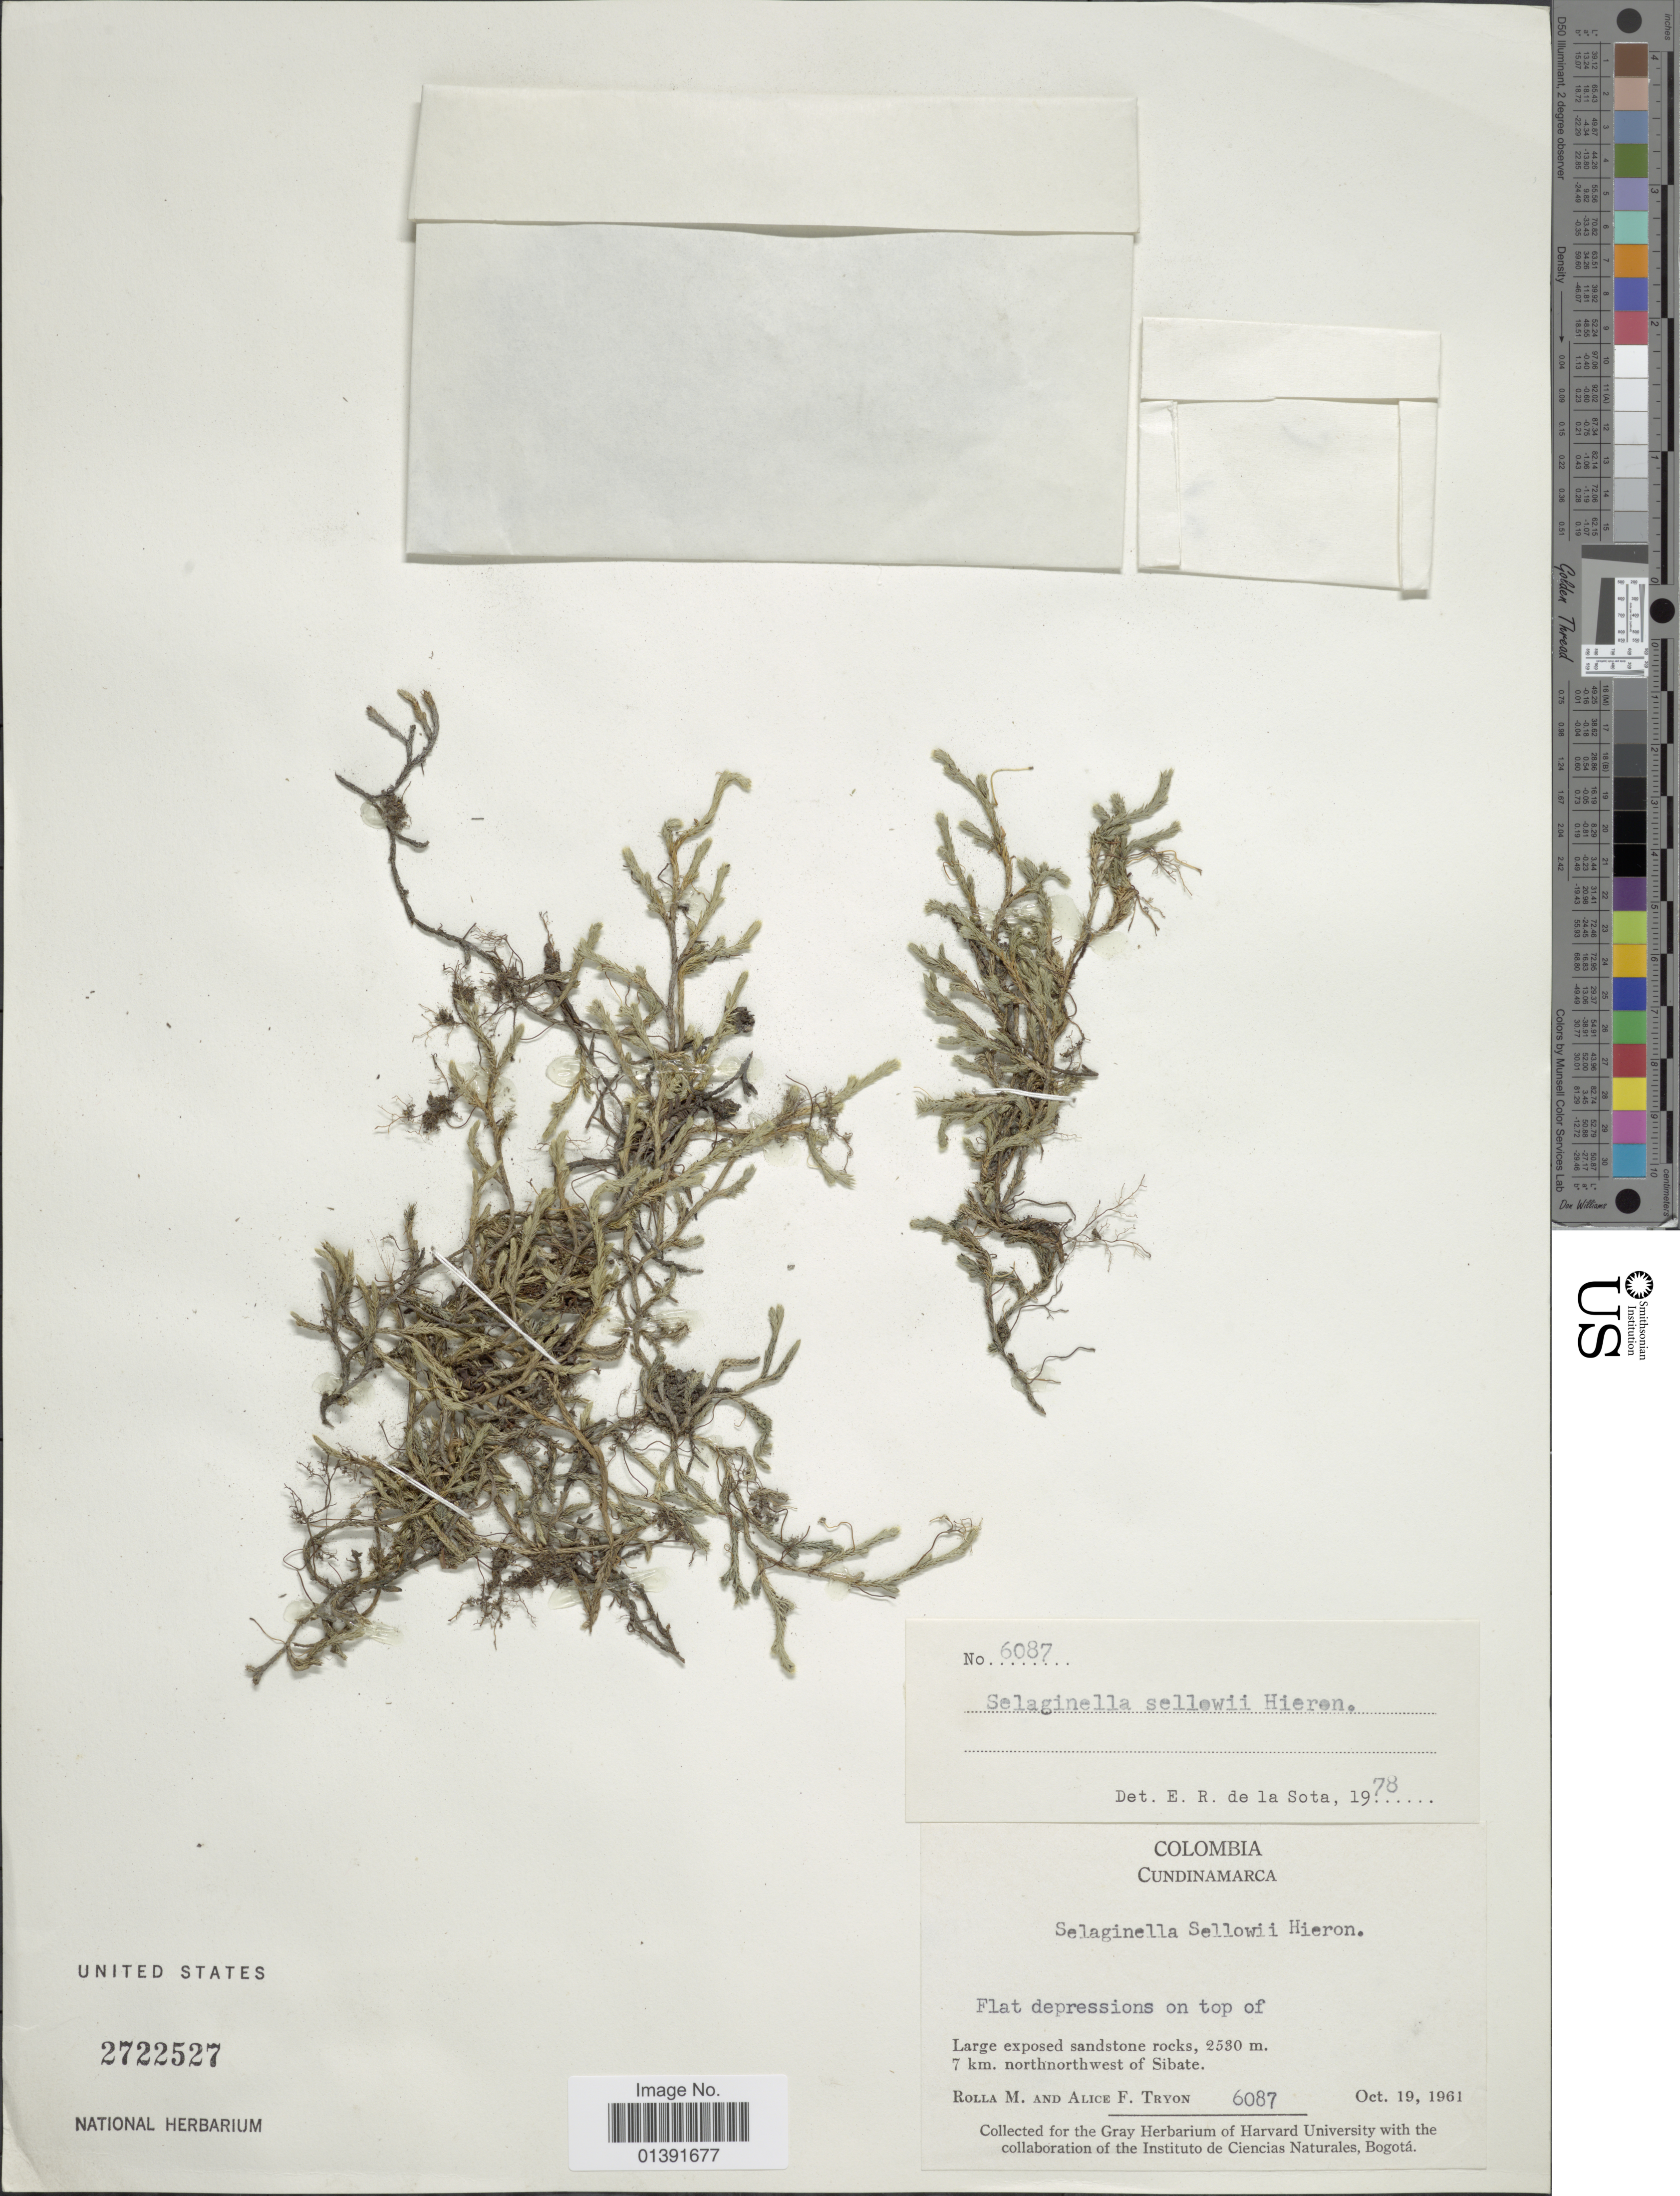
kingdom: Plantae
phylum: Tracheophyta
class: Lycopodiopsida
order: Selaginellales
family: Selaginellaceae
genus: Selaginella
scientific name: Selaginella sellowii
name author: Hieron.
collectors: R. M. Tryon & A. F. Tryon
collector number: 6087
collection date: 1961-10-19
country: Colombia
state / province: Cundinamarca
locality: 7 km northnorthwest of Sibate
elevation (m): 2530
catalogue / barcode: US 2722527